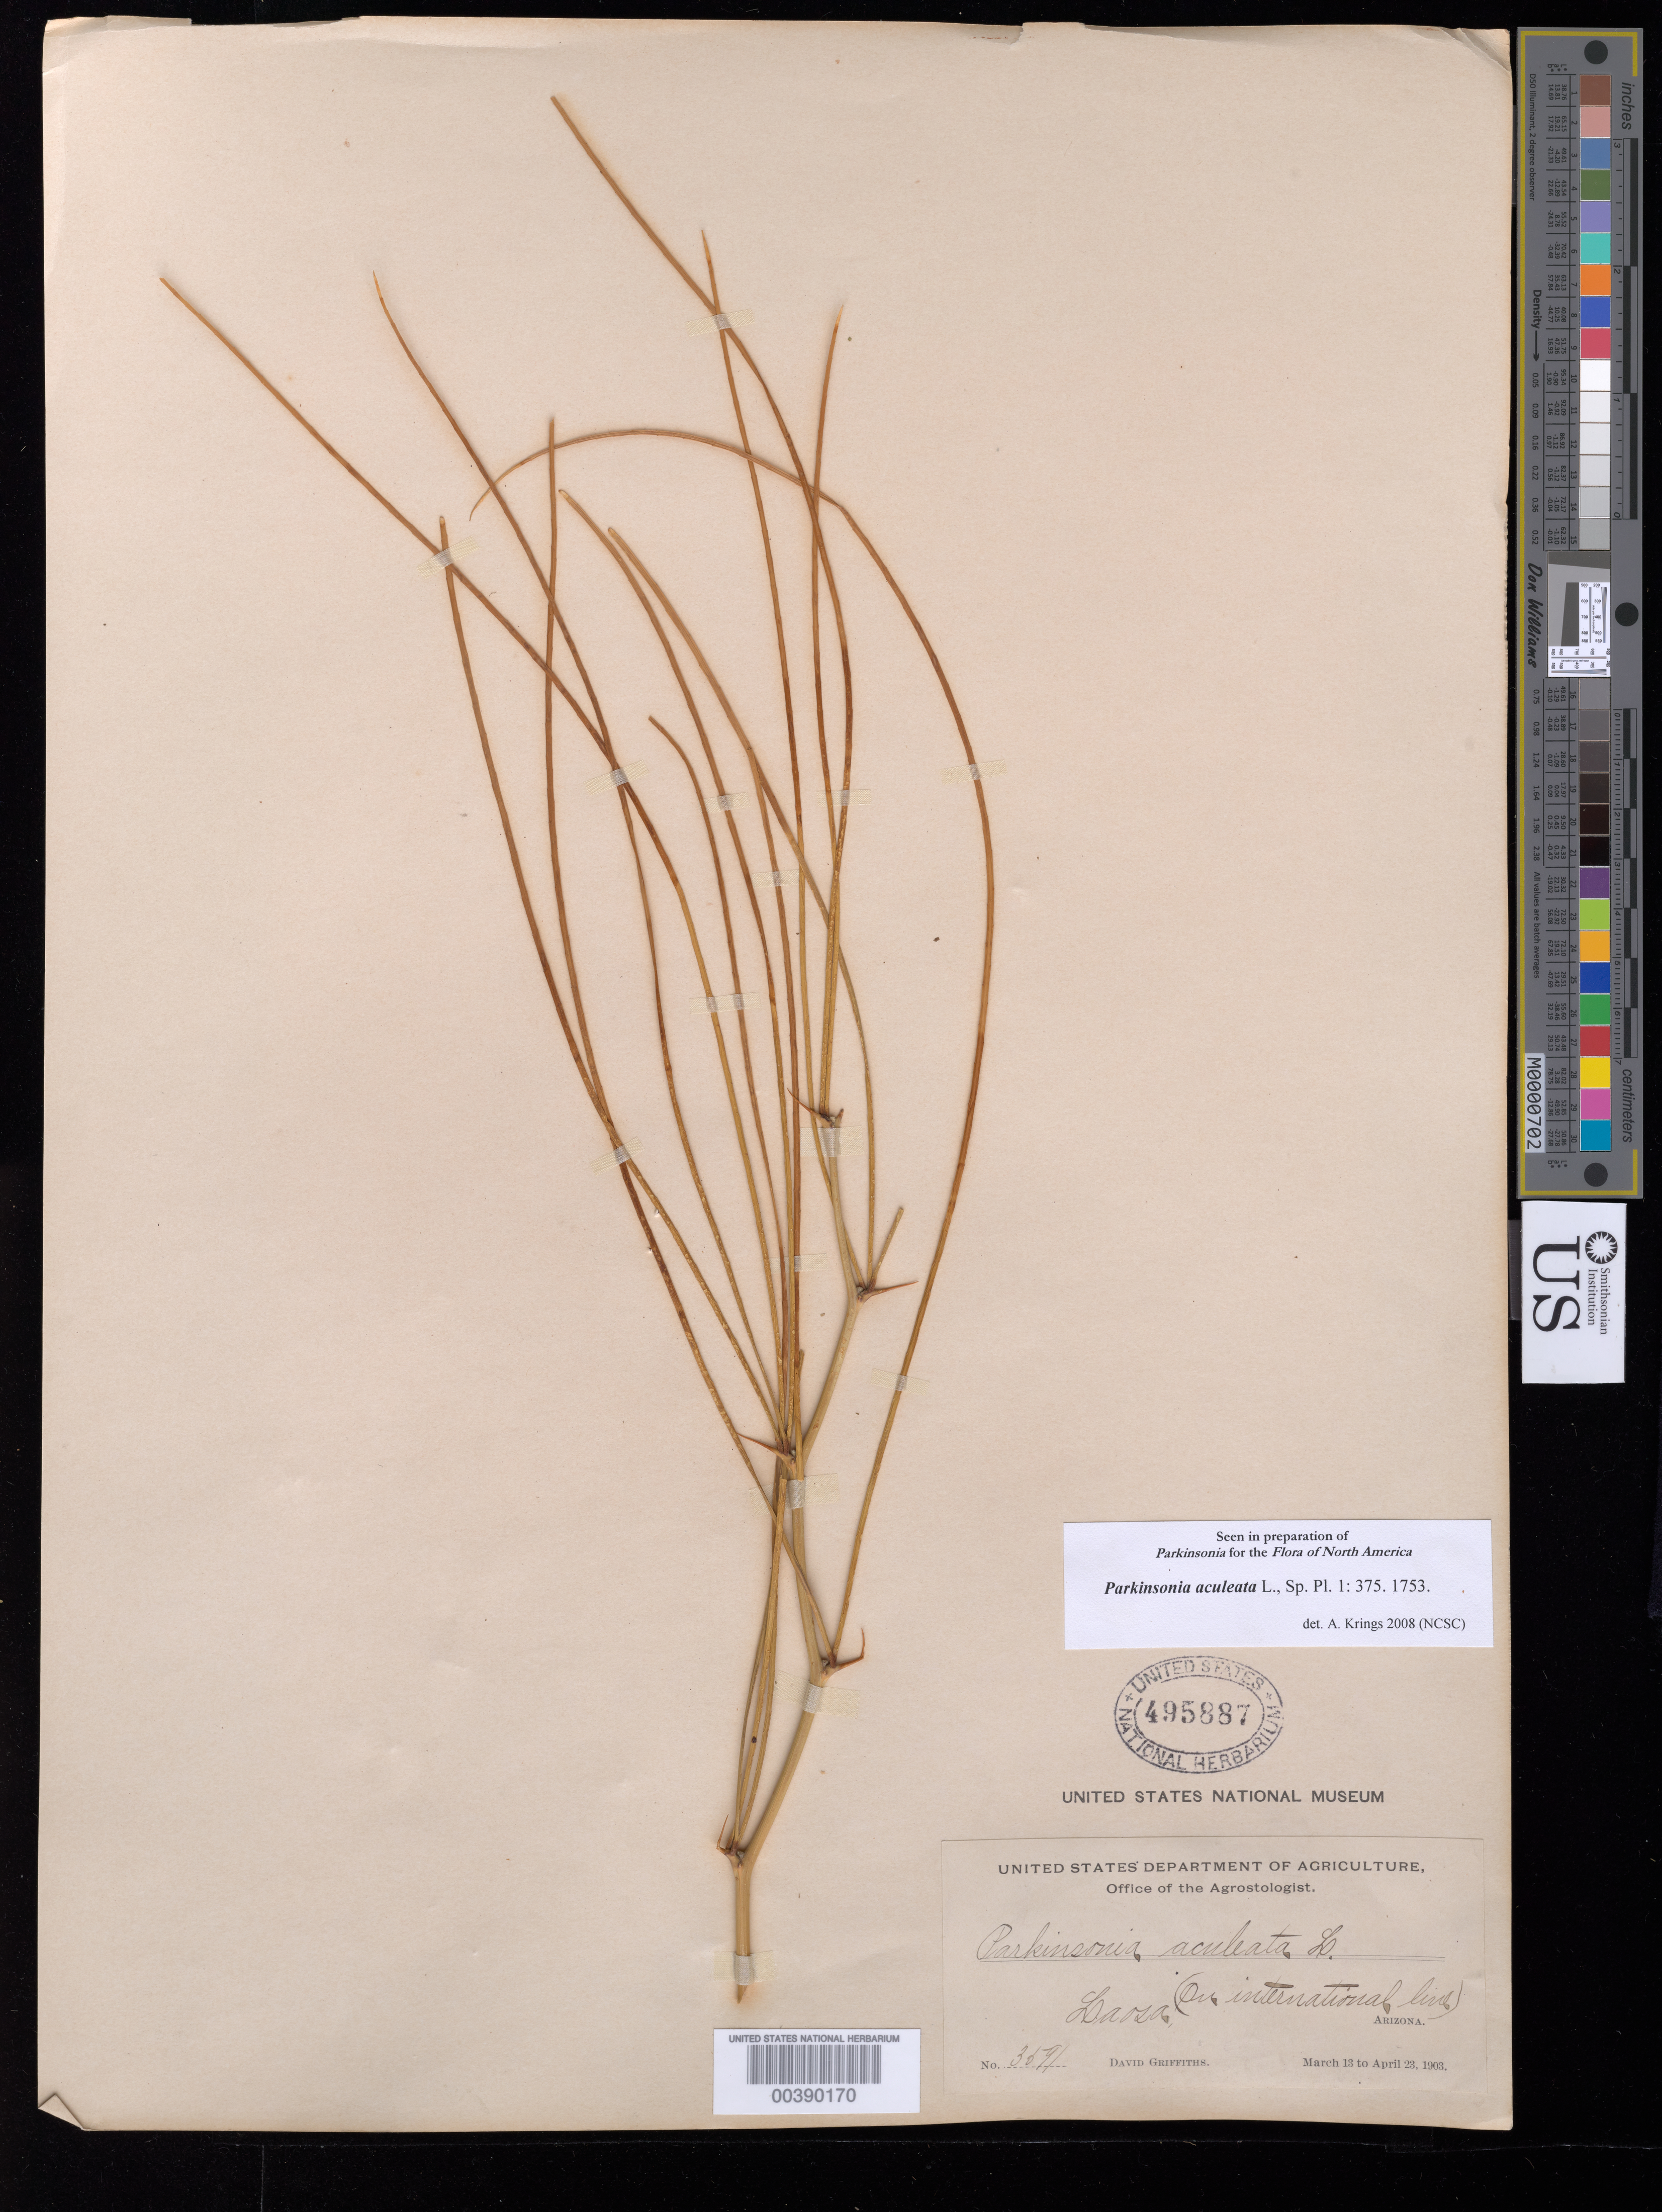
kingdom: Plantae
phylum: Tracheophyta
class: Magnoliopsida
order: Fabales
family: Fabaceae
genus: Parkinsonia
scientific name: Parkinsonia aculeata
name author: L.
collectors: D. Griffiths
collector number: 3591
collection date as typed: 13 Mar 1903 to 23 Apr 1903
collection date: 1903-03-13/1903-04-23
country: United States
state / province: Arizona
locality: La osa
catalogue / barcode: US 495887